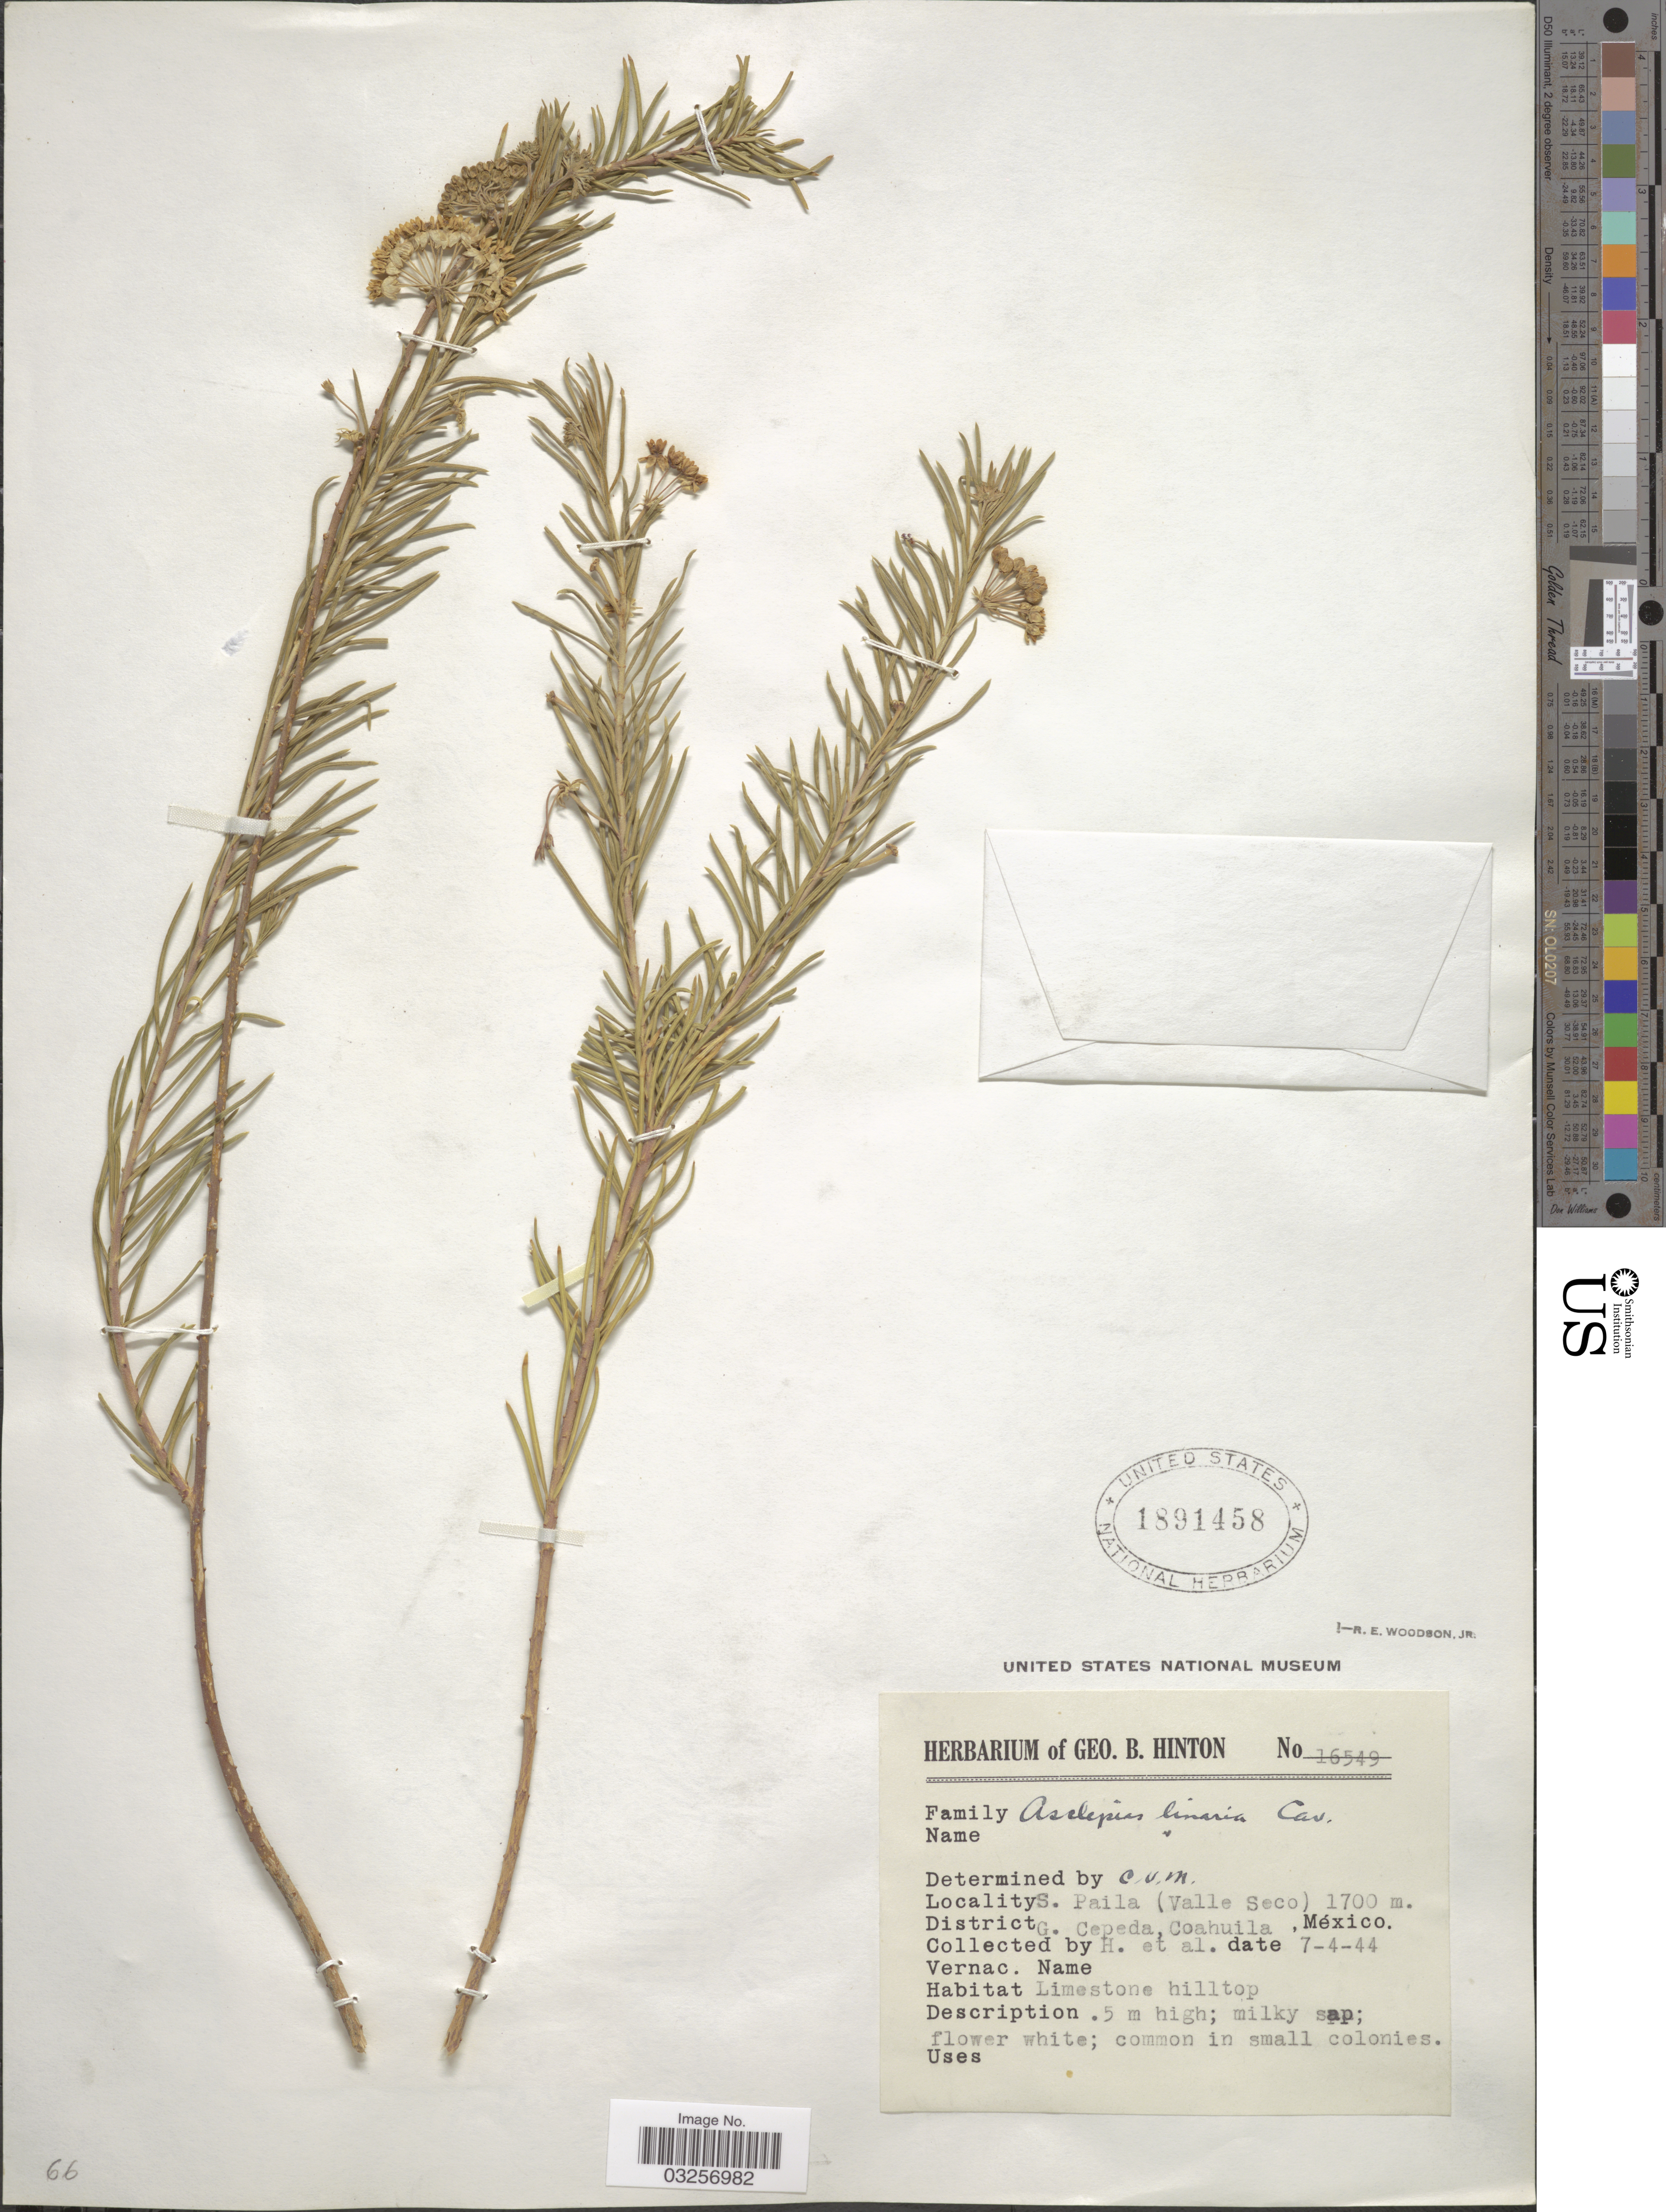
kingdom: Plantae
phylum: Tracheophyta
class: Magnoliopsida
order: Gentianales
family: Apocynaceae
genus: Asclepias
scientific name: Asclepias linaria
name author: Cav.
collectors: G. B. Hinton & et al.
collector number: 16549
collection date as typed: Transcribed d/m/y: 7/4/44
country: Mexico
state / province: Coahuila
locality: S. Paila (Valle Seco). District G. Cepeda.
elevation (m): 1700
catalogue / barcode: US 1891458